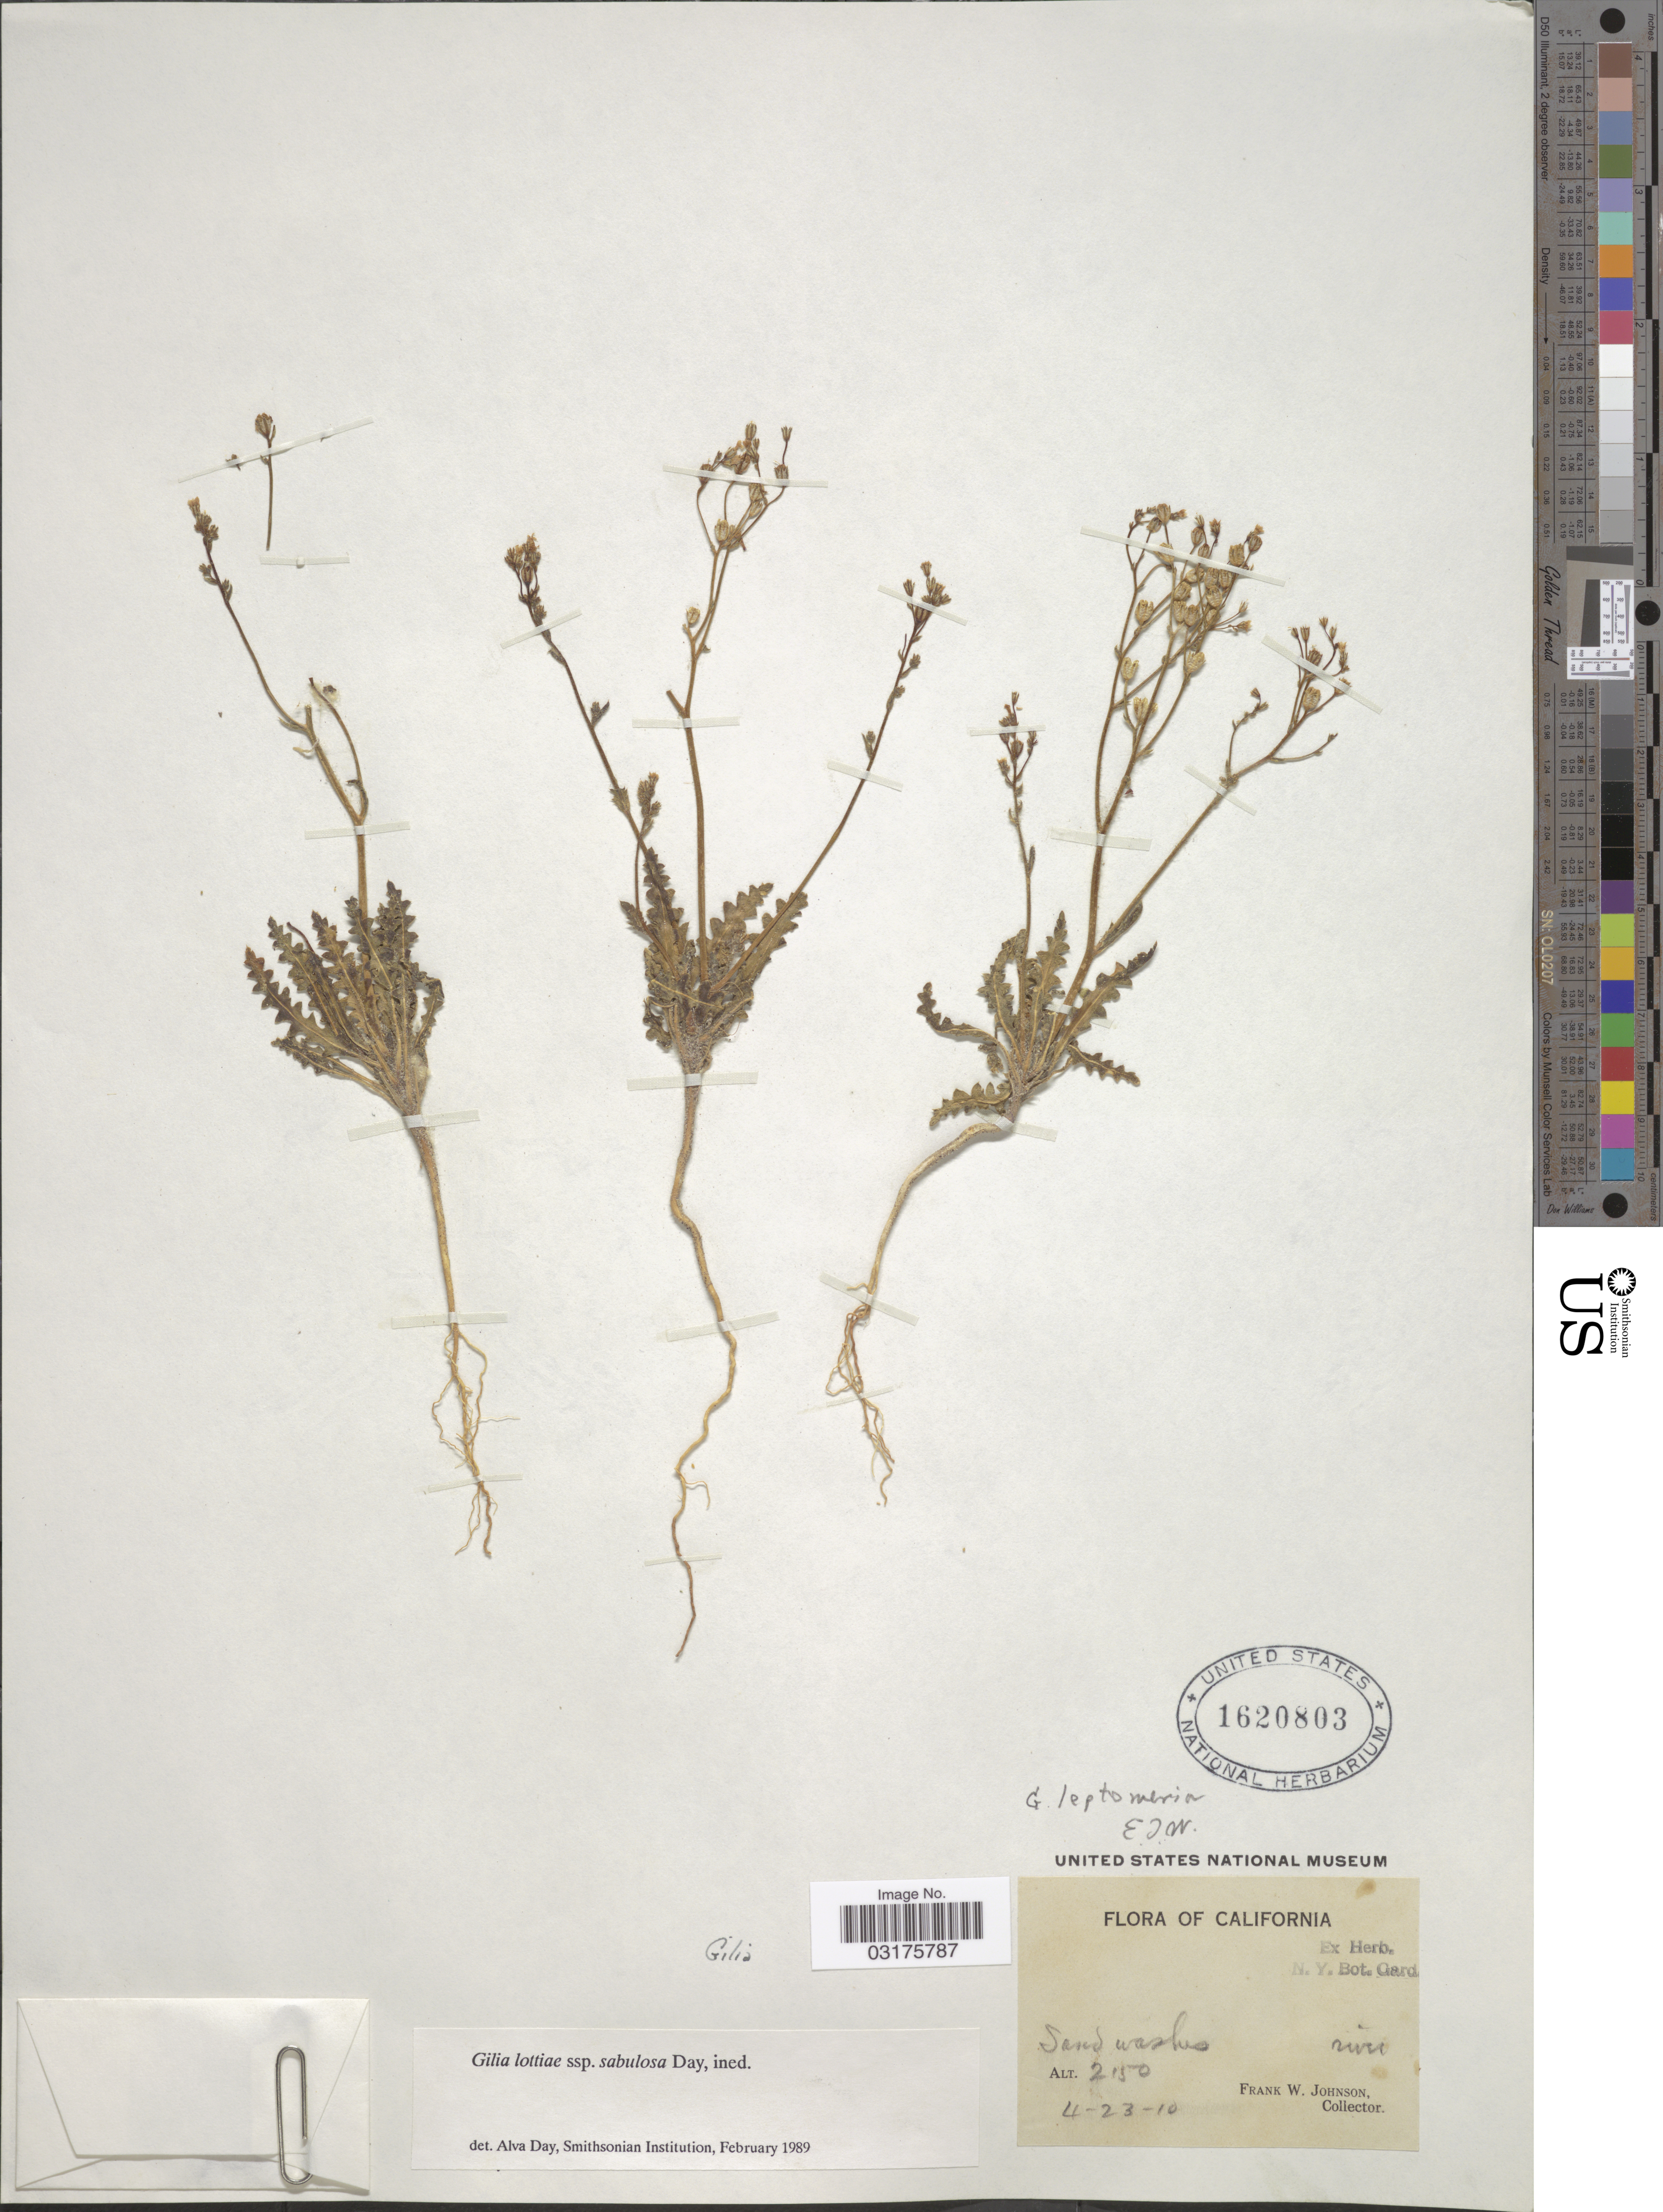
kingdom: Plantae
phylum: Tracheophyta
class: Magnoliopsida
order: Ericales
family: Polemoniaceae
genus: Aliciella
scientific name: Aliciella leptomeria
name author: (A. Gray) J.M. Porter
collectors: F. W. Johnson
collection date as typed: Transcribed d/m/y: 23/4/10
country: United States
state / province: California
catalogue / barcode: US 1620803